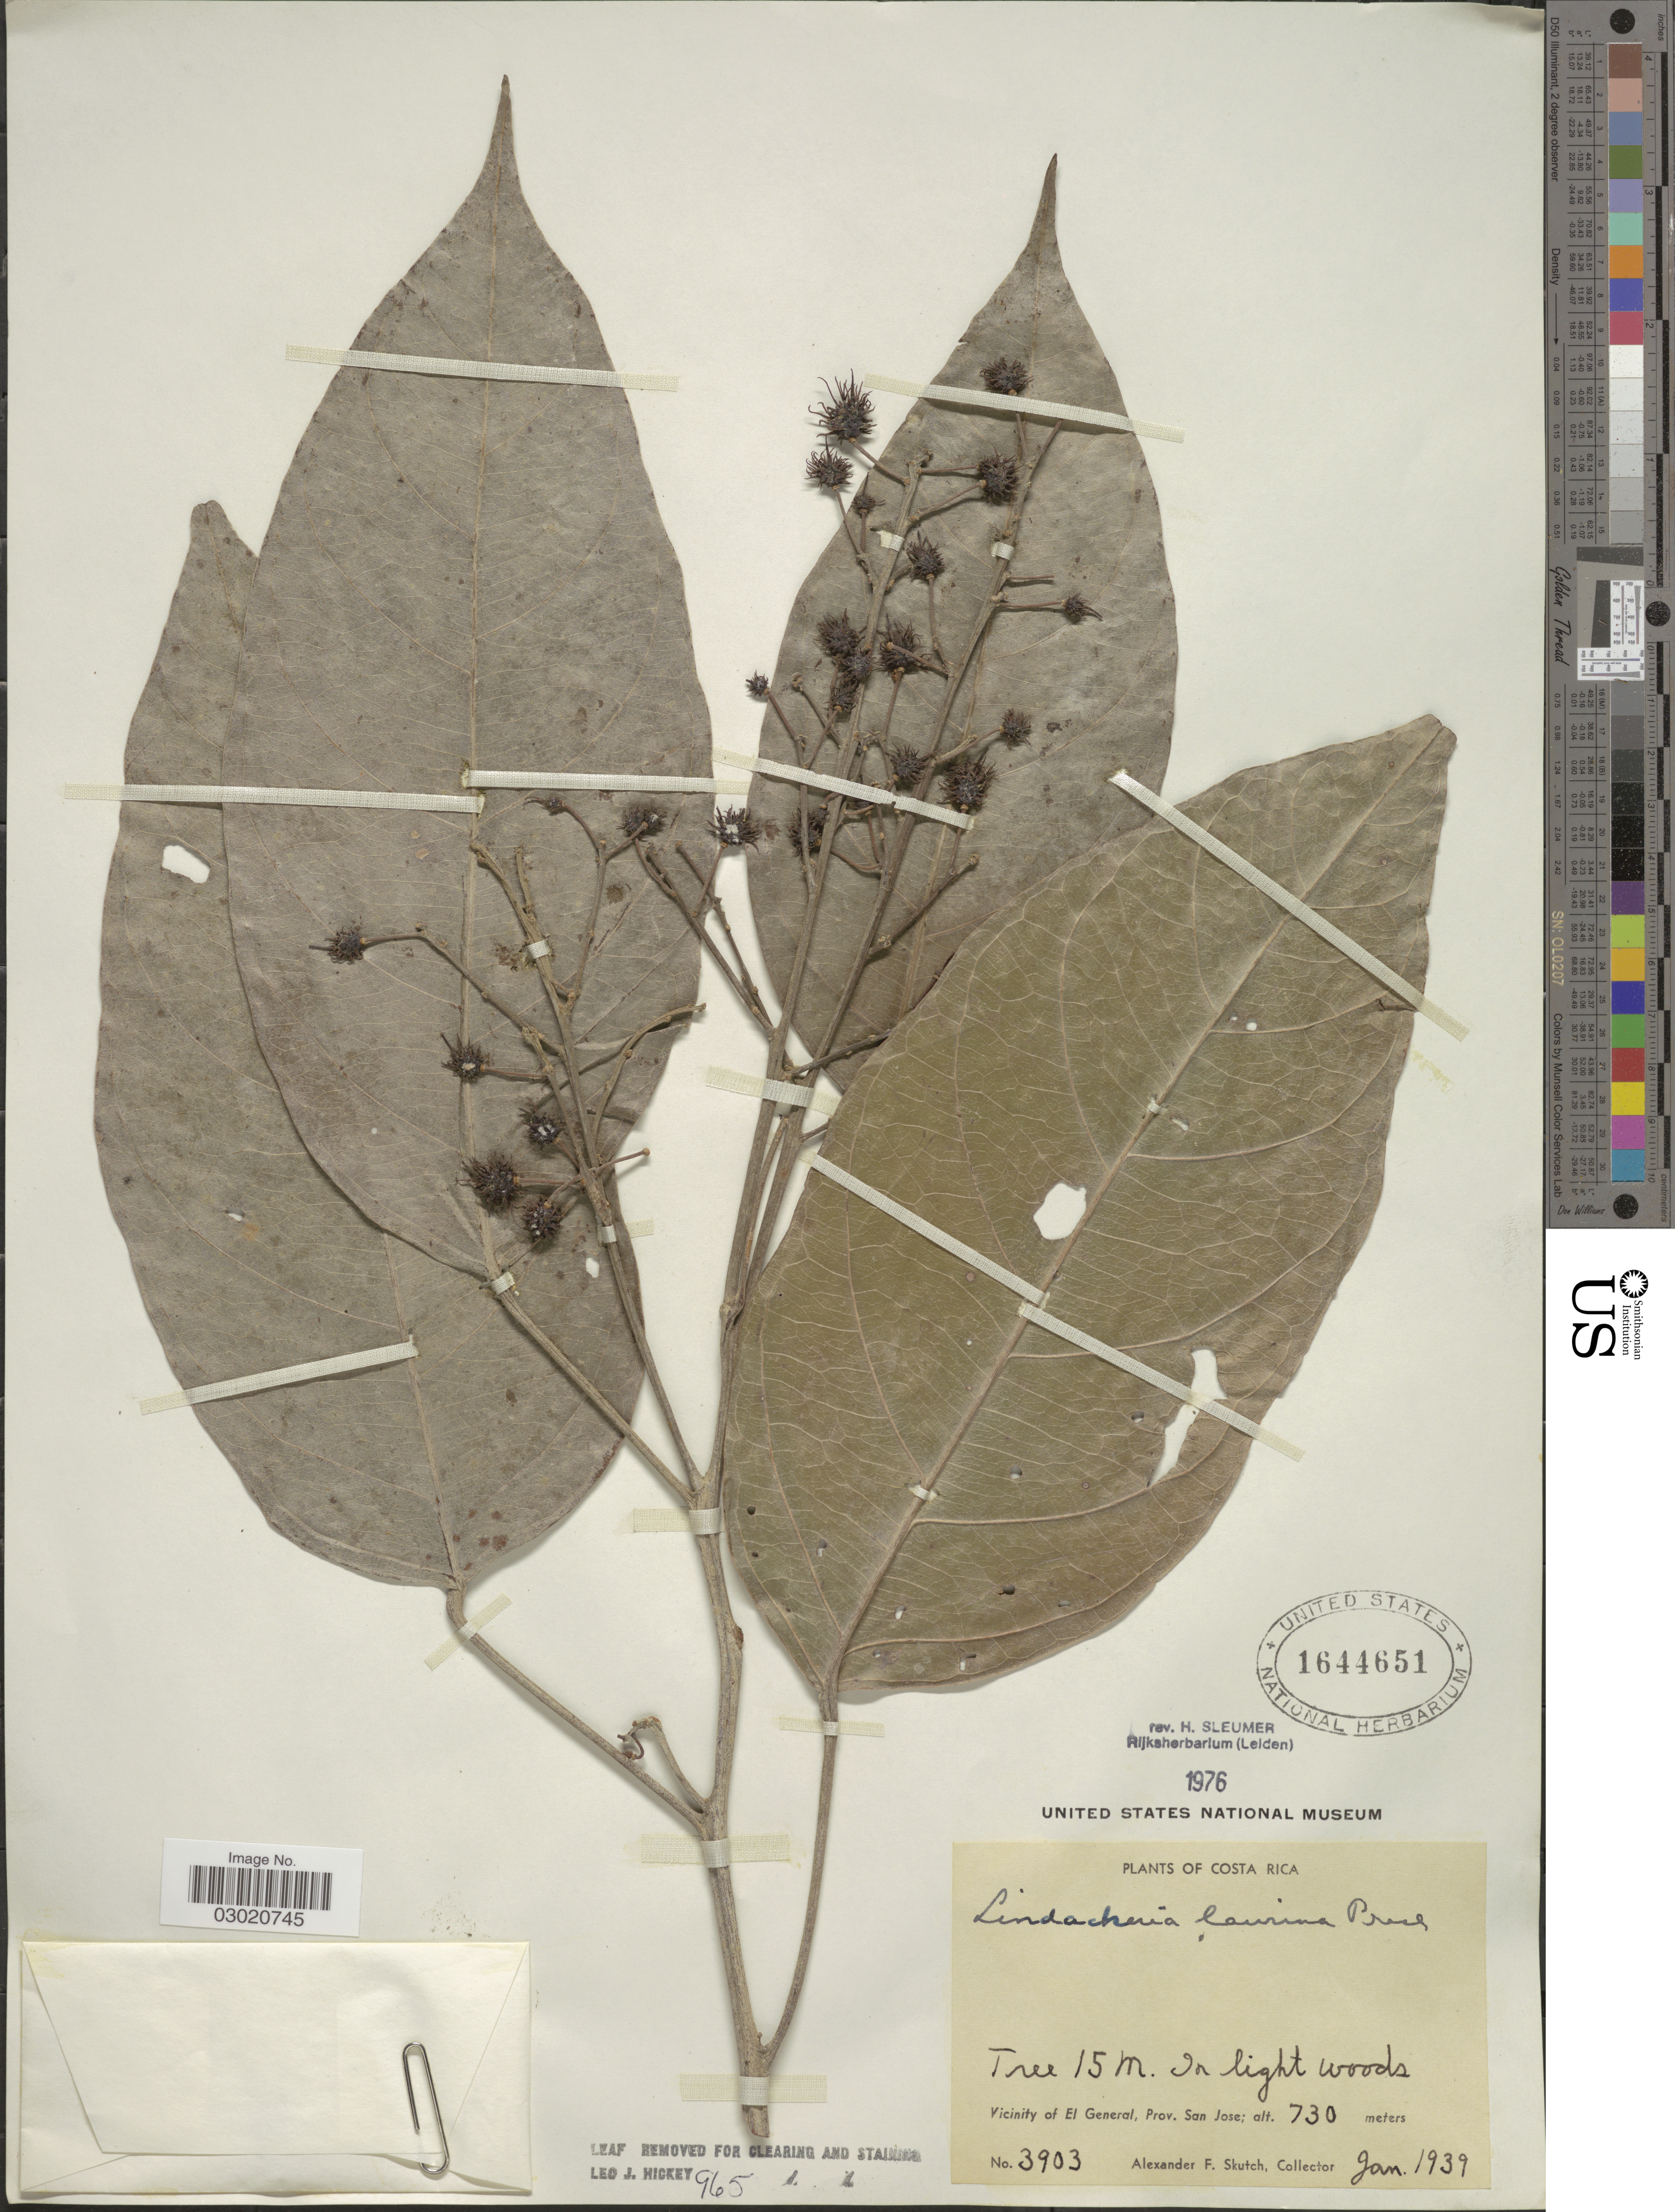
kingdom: Plantae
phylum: Tracheophyta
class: Magnoliopsida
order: Malpighiales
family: Achariaceae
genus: Lindackeria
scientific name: Lindackeria laurina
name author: C. Presl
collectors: A. F. Skutch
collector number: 3903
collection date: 1939-01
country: Costa Rica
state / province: San José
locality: Vicinity of El General, Prov. San Jose.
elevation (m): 730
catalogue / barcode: US 1644651